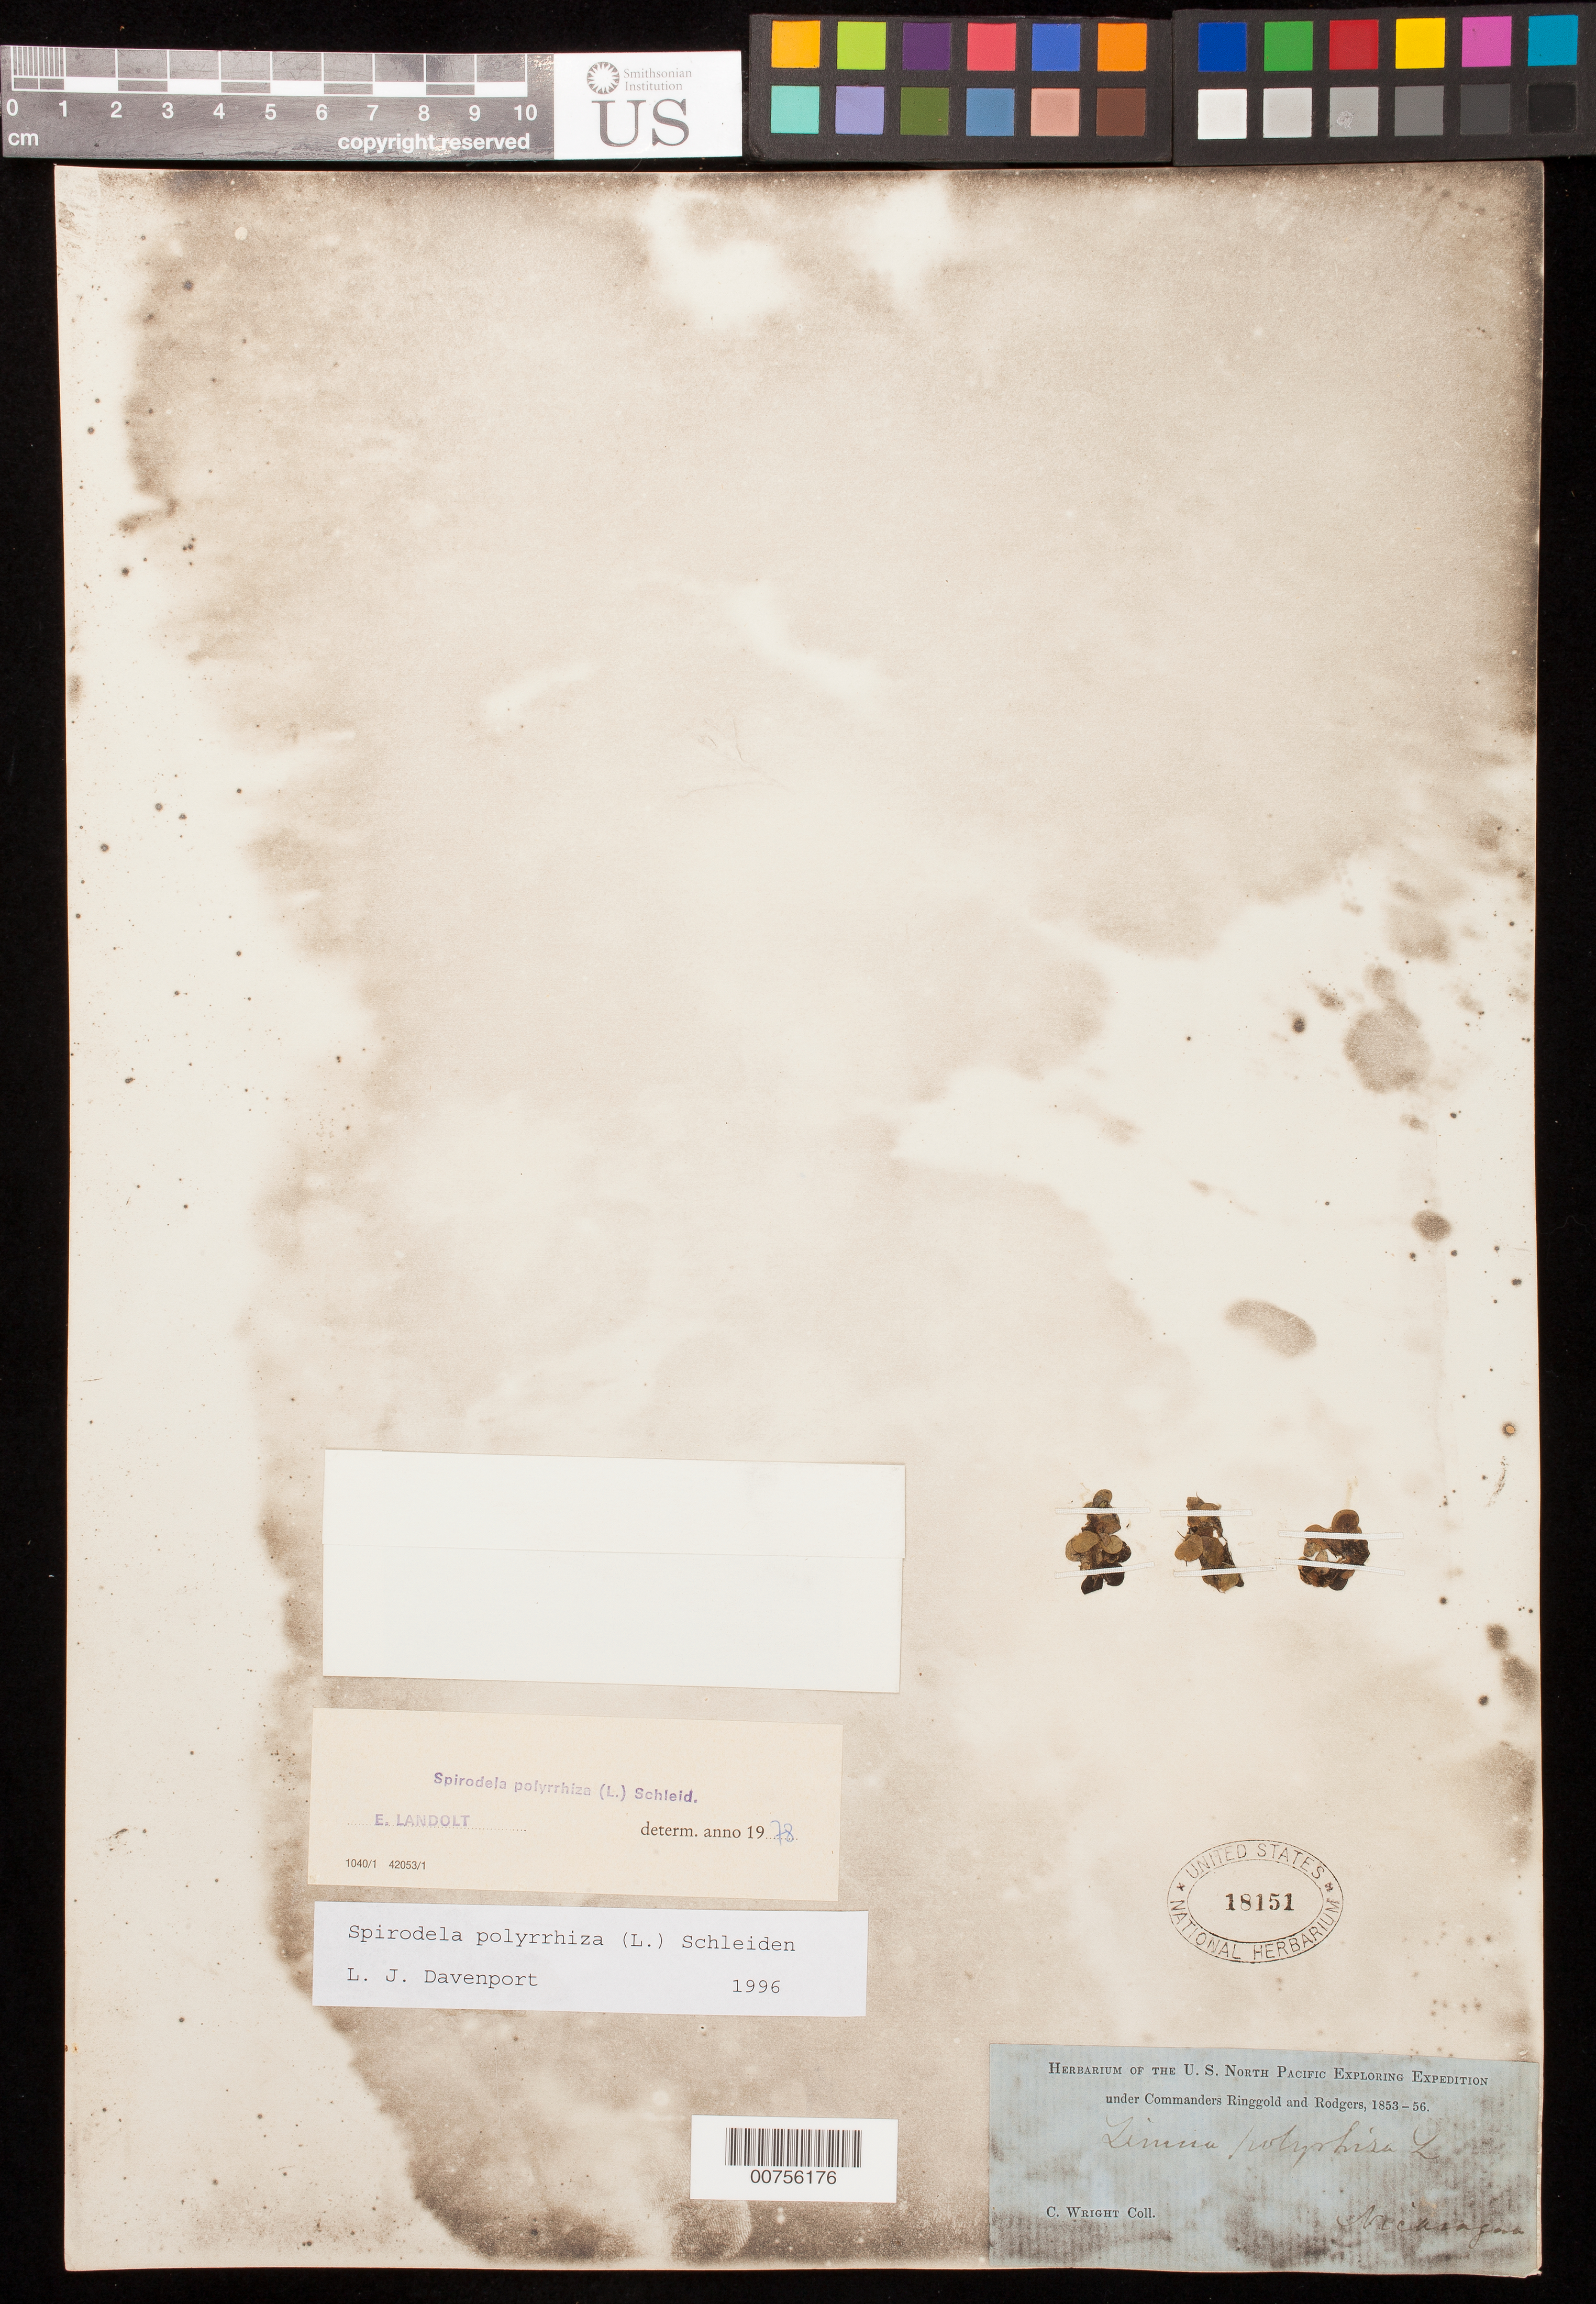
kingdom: Plantae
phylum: Tracheophyta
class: Liliopsida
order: Alismatales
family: Araceae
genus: Spirodela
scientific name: Spirodela polyrrhiza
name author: (L.) Schleid.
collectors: C. Wright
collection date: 1853/1856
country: Nicaragua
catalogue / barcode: US 18151